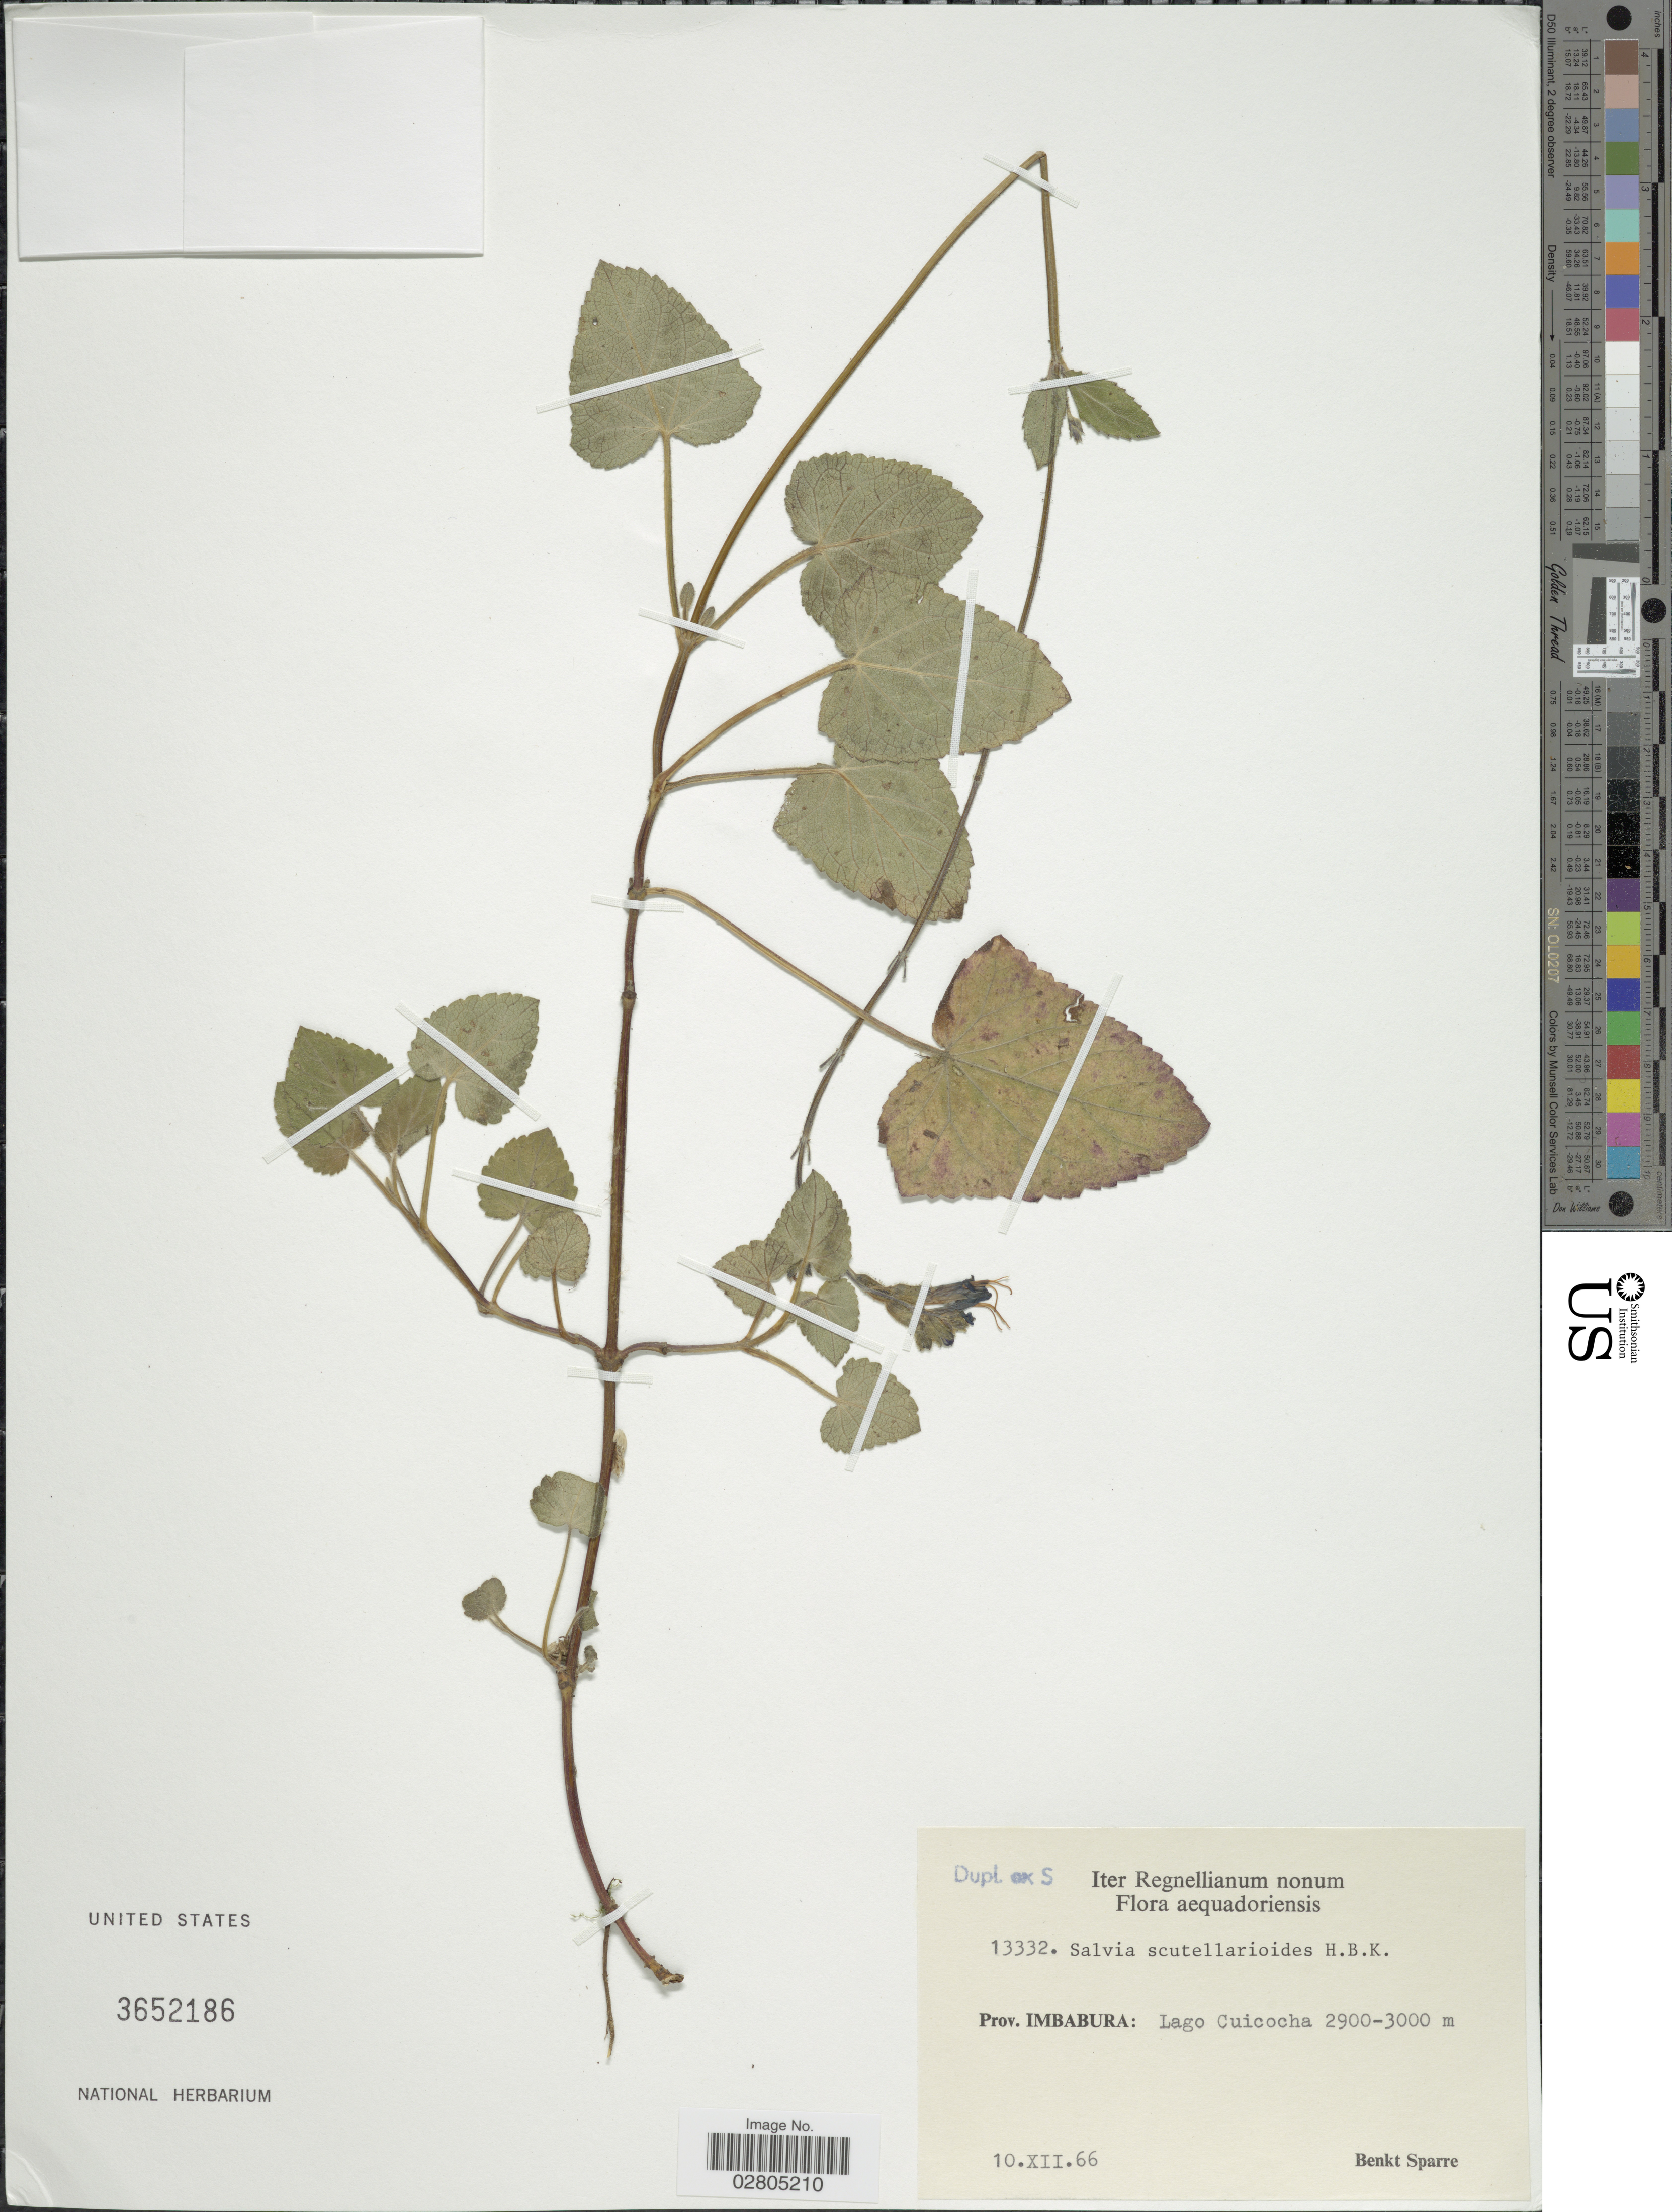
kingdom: Plantae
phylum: Tracheophyta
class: Magnoliopsida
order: Lamiales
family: Lamiaceae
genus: Salvia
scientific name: Salvia scutellarioides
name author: Kunth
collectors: B. Sparre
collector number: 13332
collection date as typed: Transcribed d/m/y: 10/12/66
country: Ecuador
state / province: Imbabura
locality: Lago Cuicocha.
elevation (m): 2900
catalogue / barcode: US 3652186